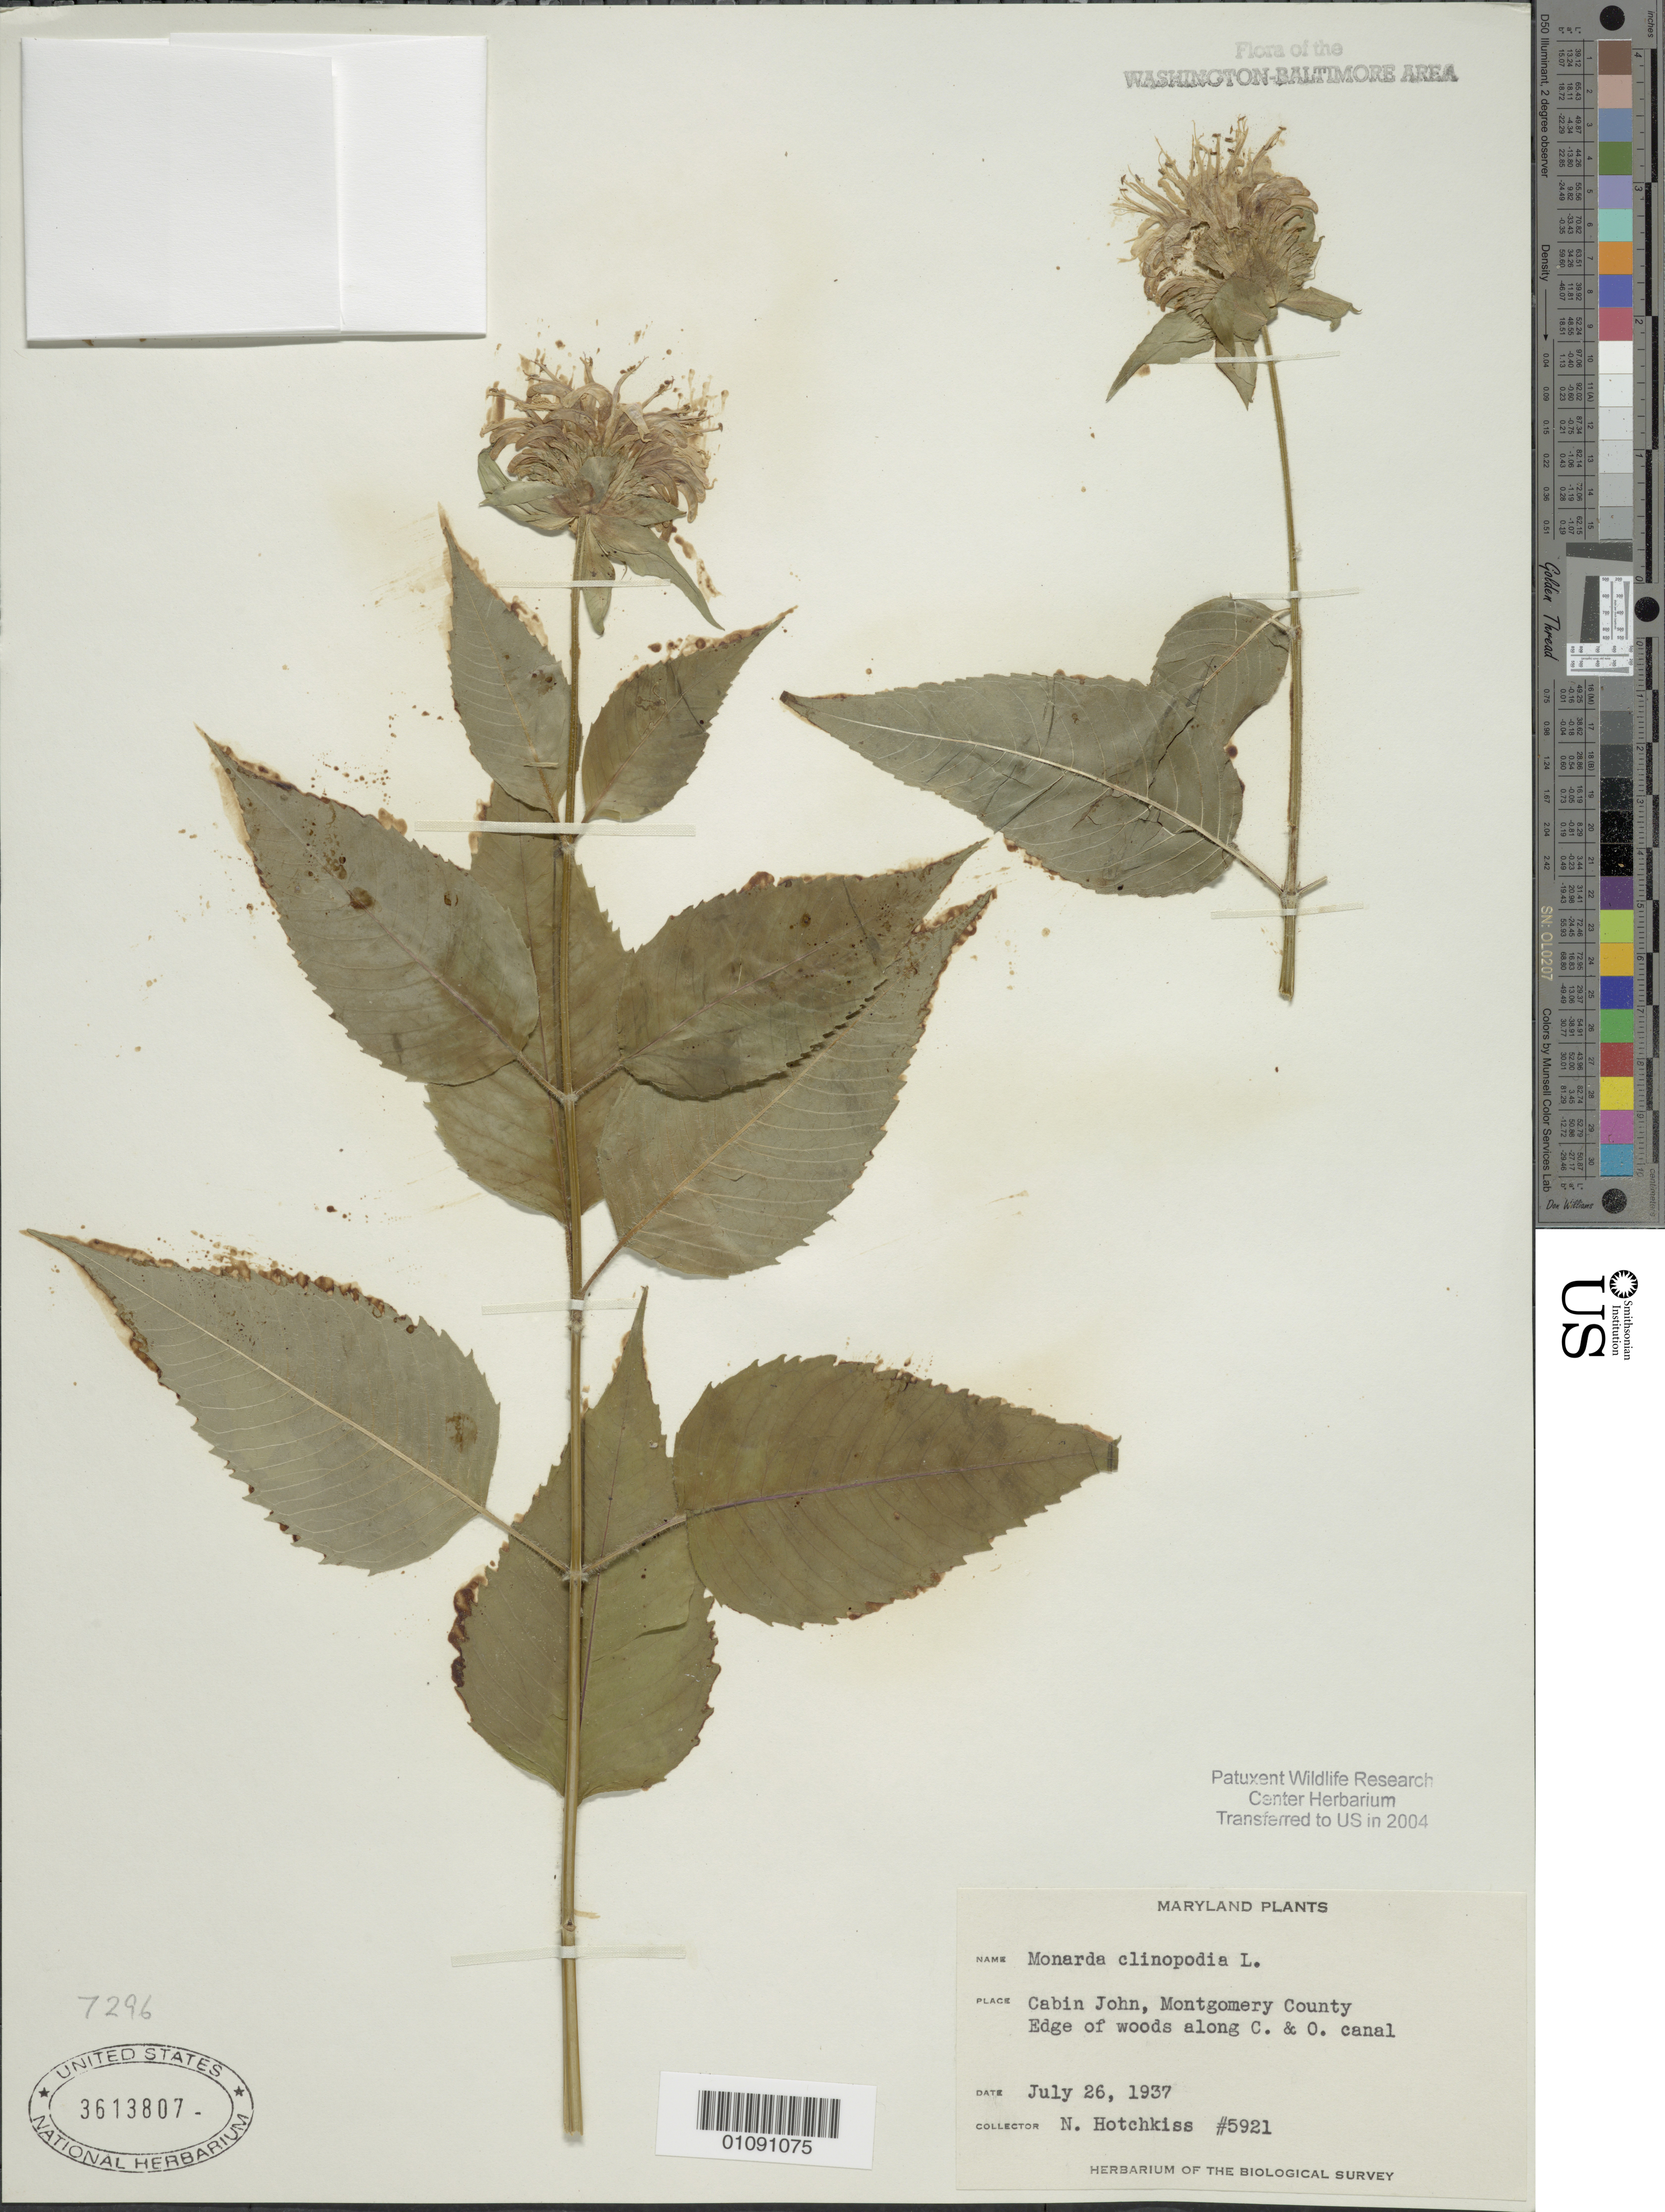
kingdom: Plantae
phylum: Tracheophyta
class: Magnoliopsida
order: Lamiales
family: Lamiaceae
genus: Monarda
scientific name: Monarda clinopodia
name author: L.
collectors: N. Hotchkiss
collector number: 5921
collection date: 1937-07-26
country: United States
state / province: Maryland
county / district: Montgomery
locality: Cabin John. Along C. and O. Canal.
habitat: Edge of woods.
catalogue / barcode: US 3613807